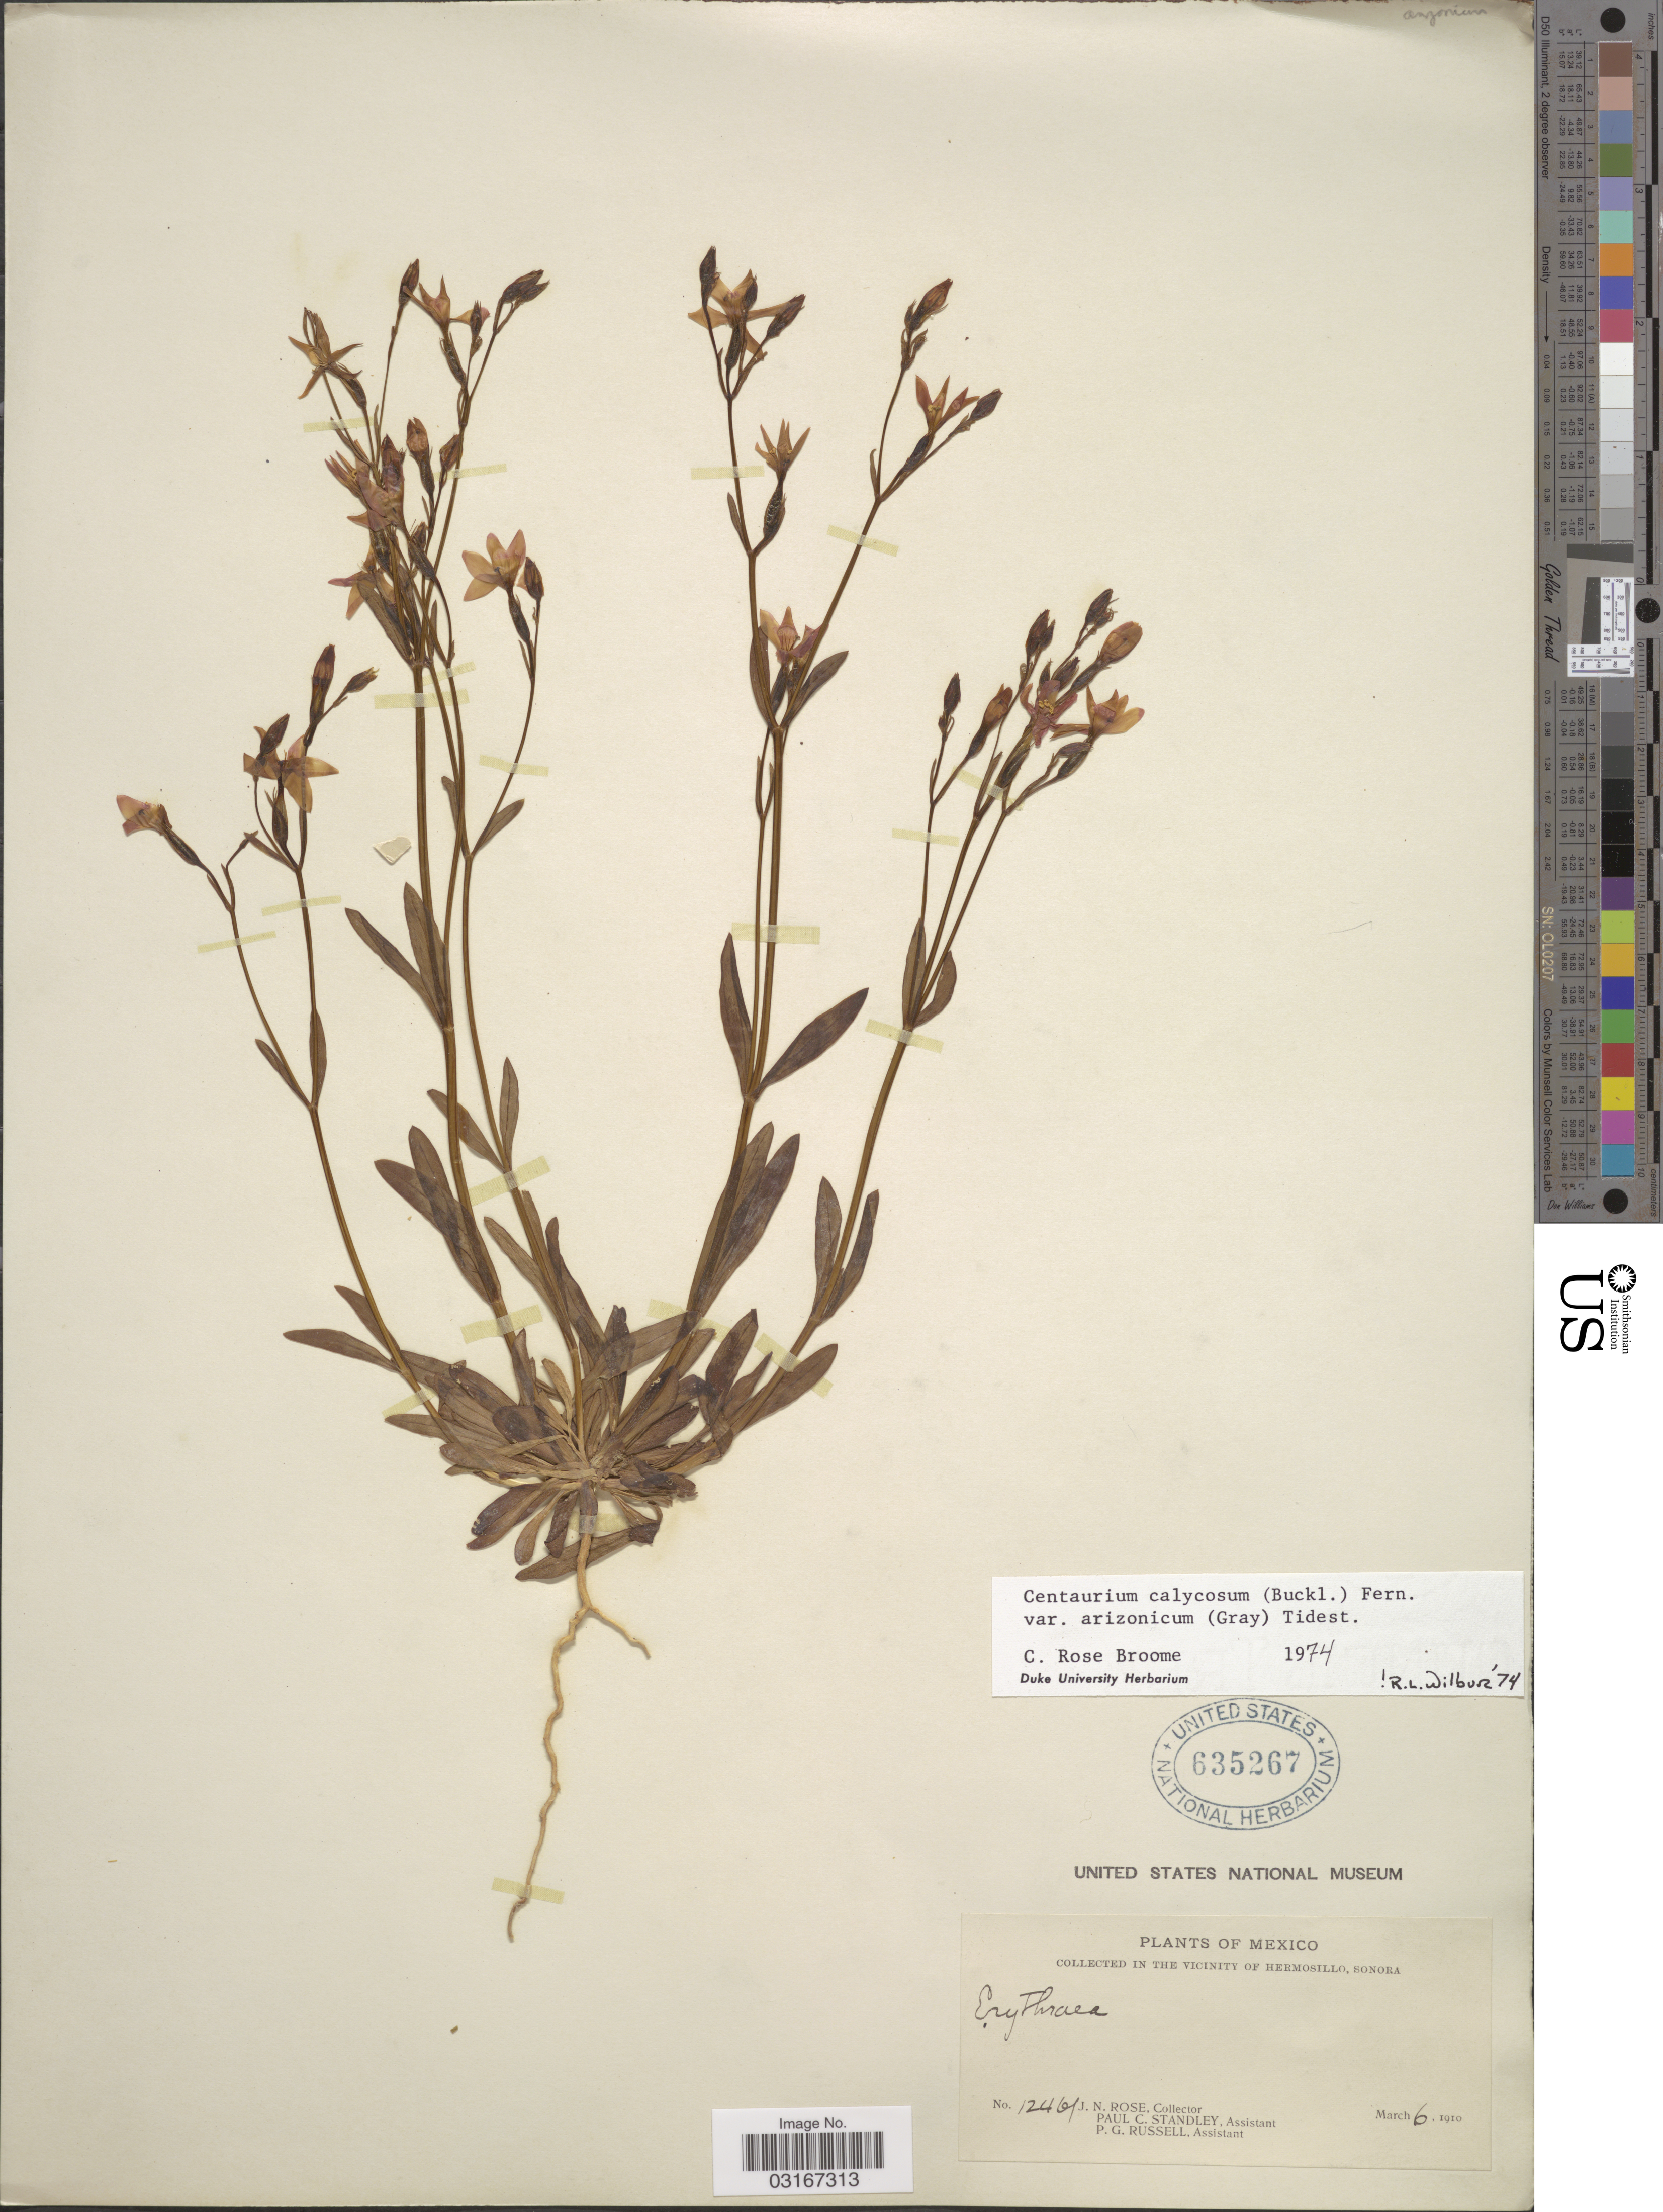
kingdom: Plantae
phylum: Tracheophyta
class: Magnoliopsida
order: Gentianales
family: Gentianaceae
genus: Centaurium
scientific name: Centaurium calycosum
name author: (Buckley) Buckley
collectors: J. N. Rose, P. C. Standley & P. G. Russell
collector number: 12461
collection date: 1910-03-06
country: Mexico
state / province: Sonora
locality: Collected in the vicinity of Hermosillo.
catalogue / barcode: US 635267